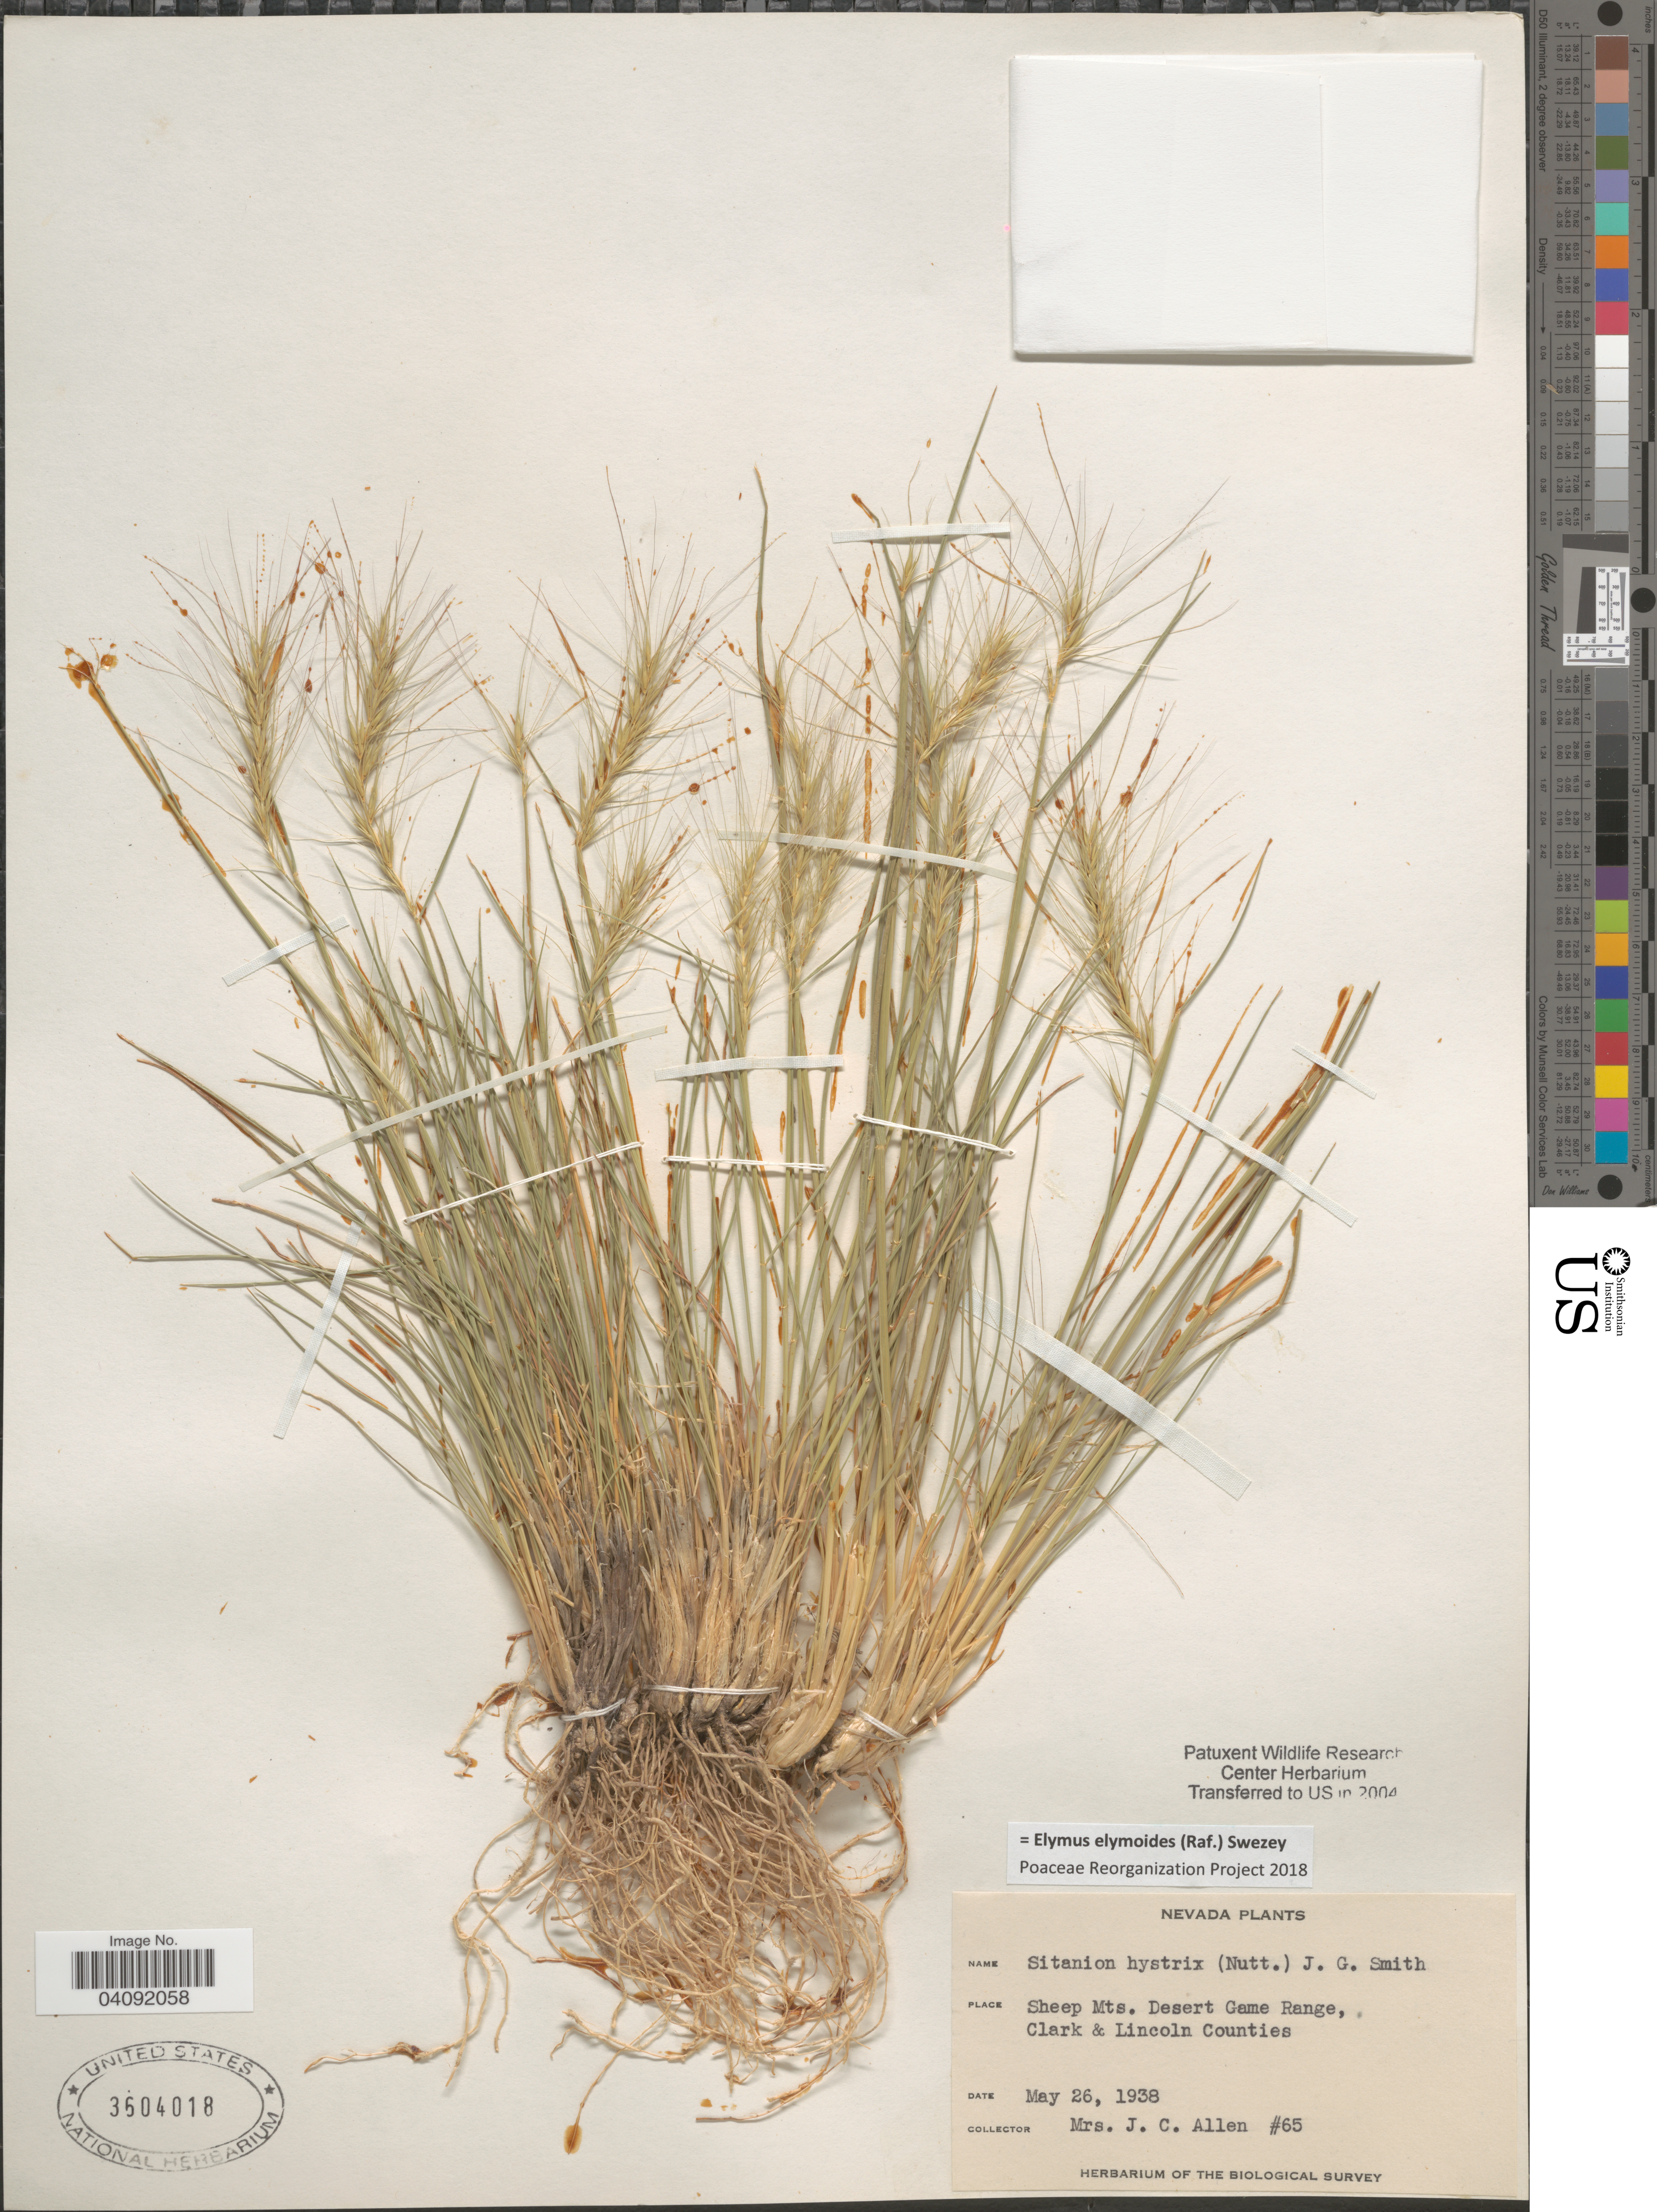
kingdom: Plantae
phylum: Tracheophyta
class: Liliopsida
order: Poales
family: Poaceae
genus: Elymus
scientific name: Elymus elymoides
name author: (Raf.) Swezey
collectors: Mrs. J. C. Allen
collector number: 65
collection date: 1938-05-26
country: United States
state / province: Nevada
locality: Sheep Mts. Desert Game Range, Clark & Lincoln Counties. The Biological Survey.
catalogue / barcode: US 3604018